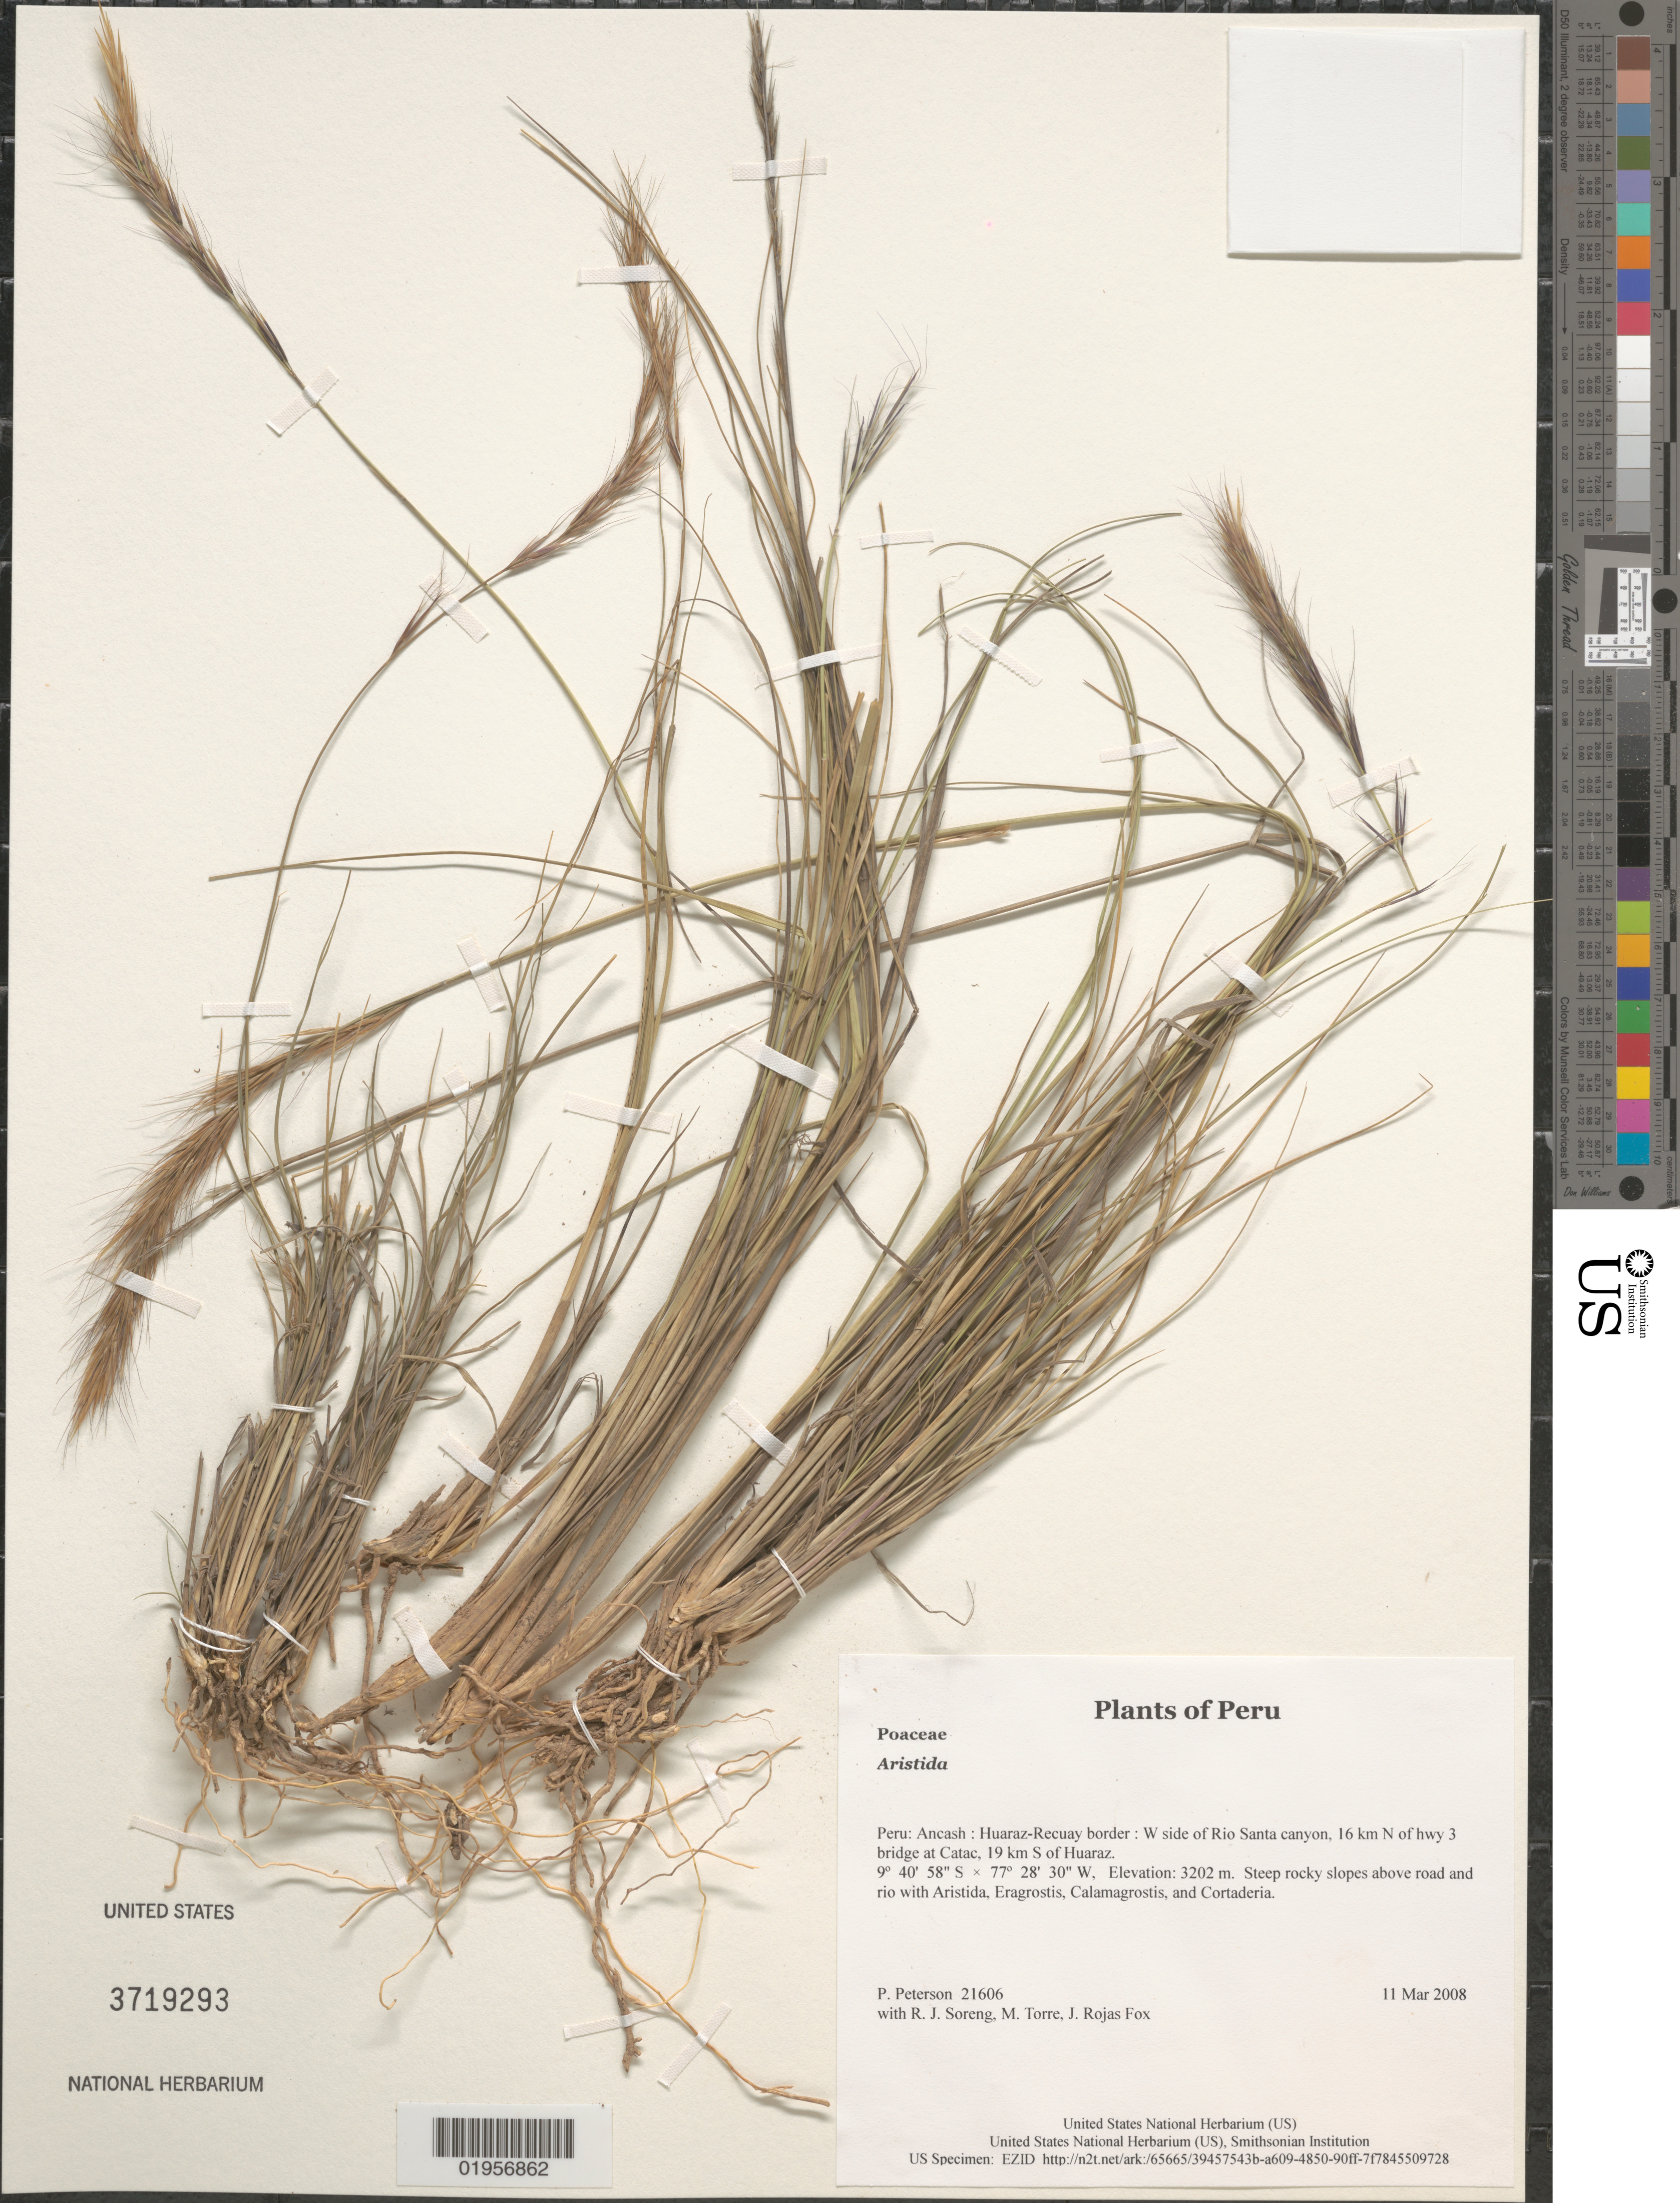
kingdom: Plantae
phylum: Tracheophyta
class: Liliopsida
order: Poales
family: Poaceae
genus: Aristida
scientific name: Aristida sp.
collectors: P. M. Peterson, R. J. Soreng, M. Torre & J. Rojas Fox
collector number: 21606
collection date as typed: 11 Mar 2008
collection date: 2008-03-11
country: Peru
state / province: Ancash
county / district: Huaraz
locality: W side of Rio Santa canyon, 16 km N of hwy 3 bridge at Catac, 19 km S of Huaraz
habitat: Steep rocky slopes above road and rio with Aristida, Eragrostis, Calamagrostis, and Cortaderia.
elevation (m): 3202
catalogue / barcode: US 3719293